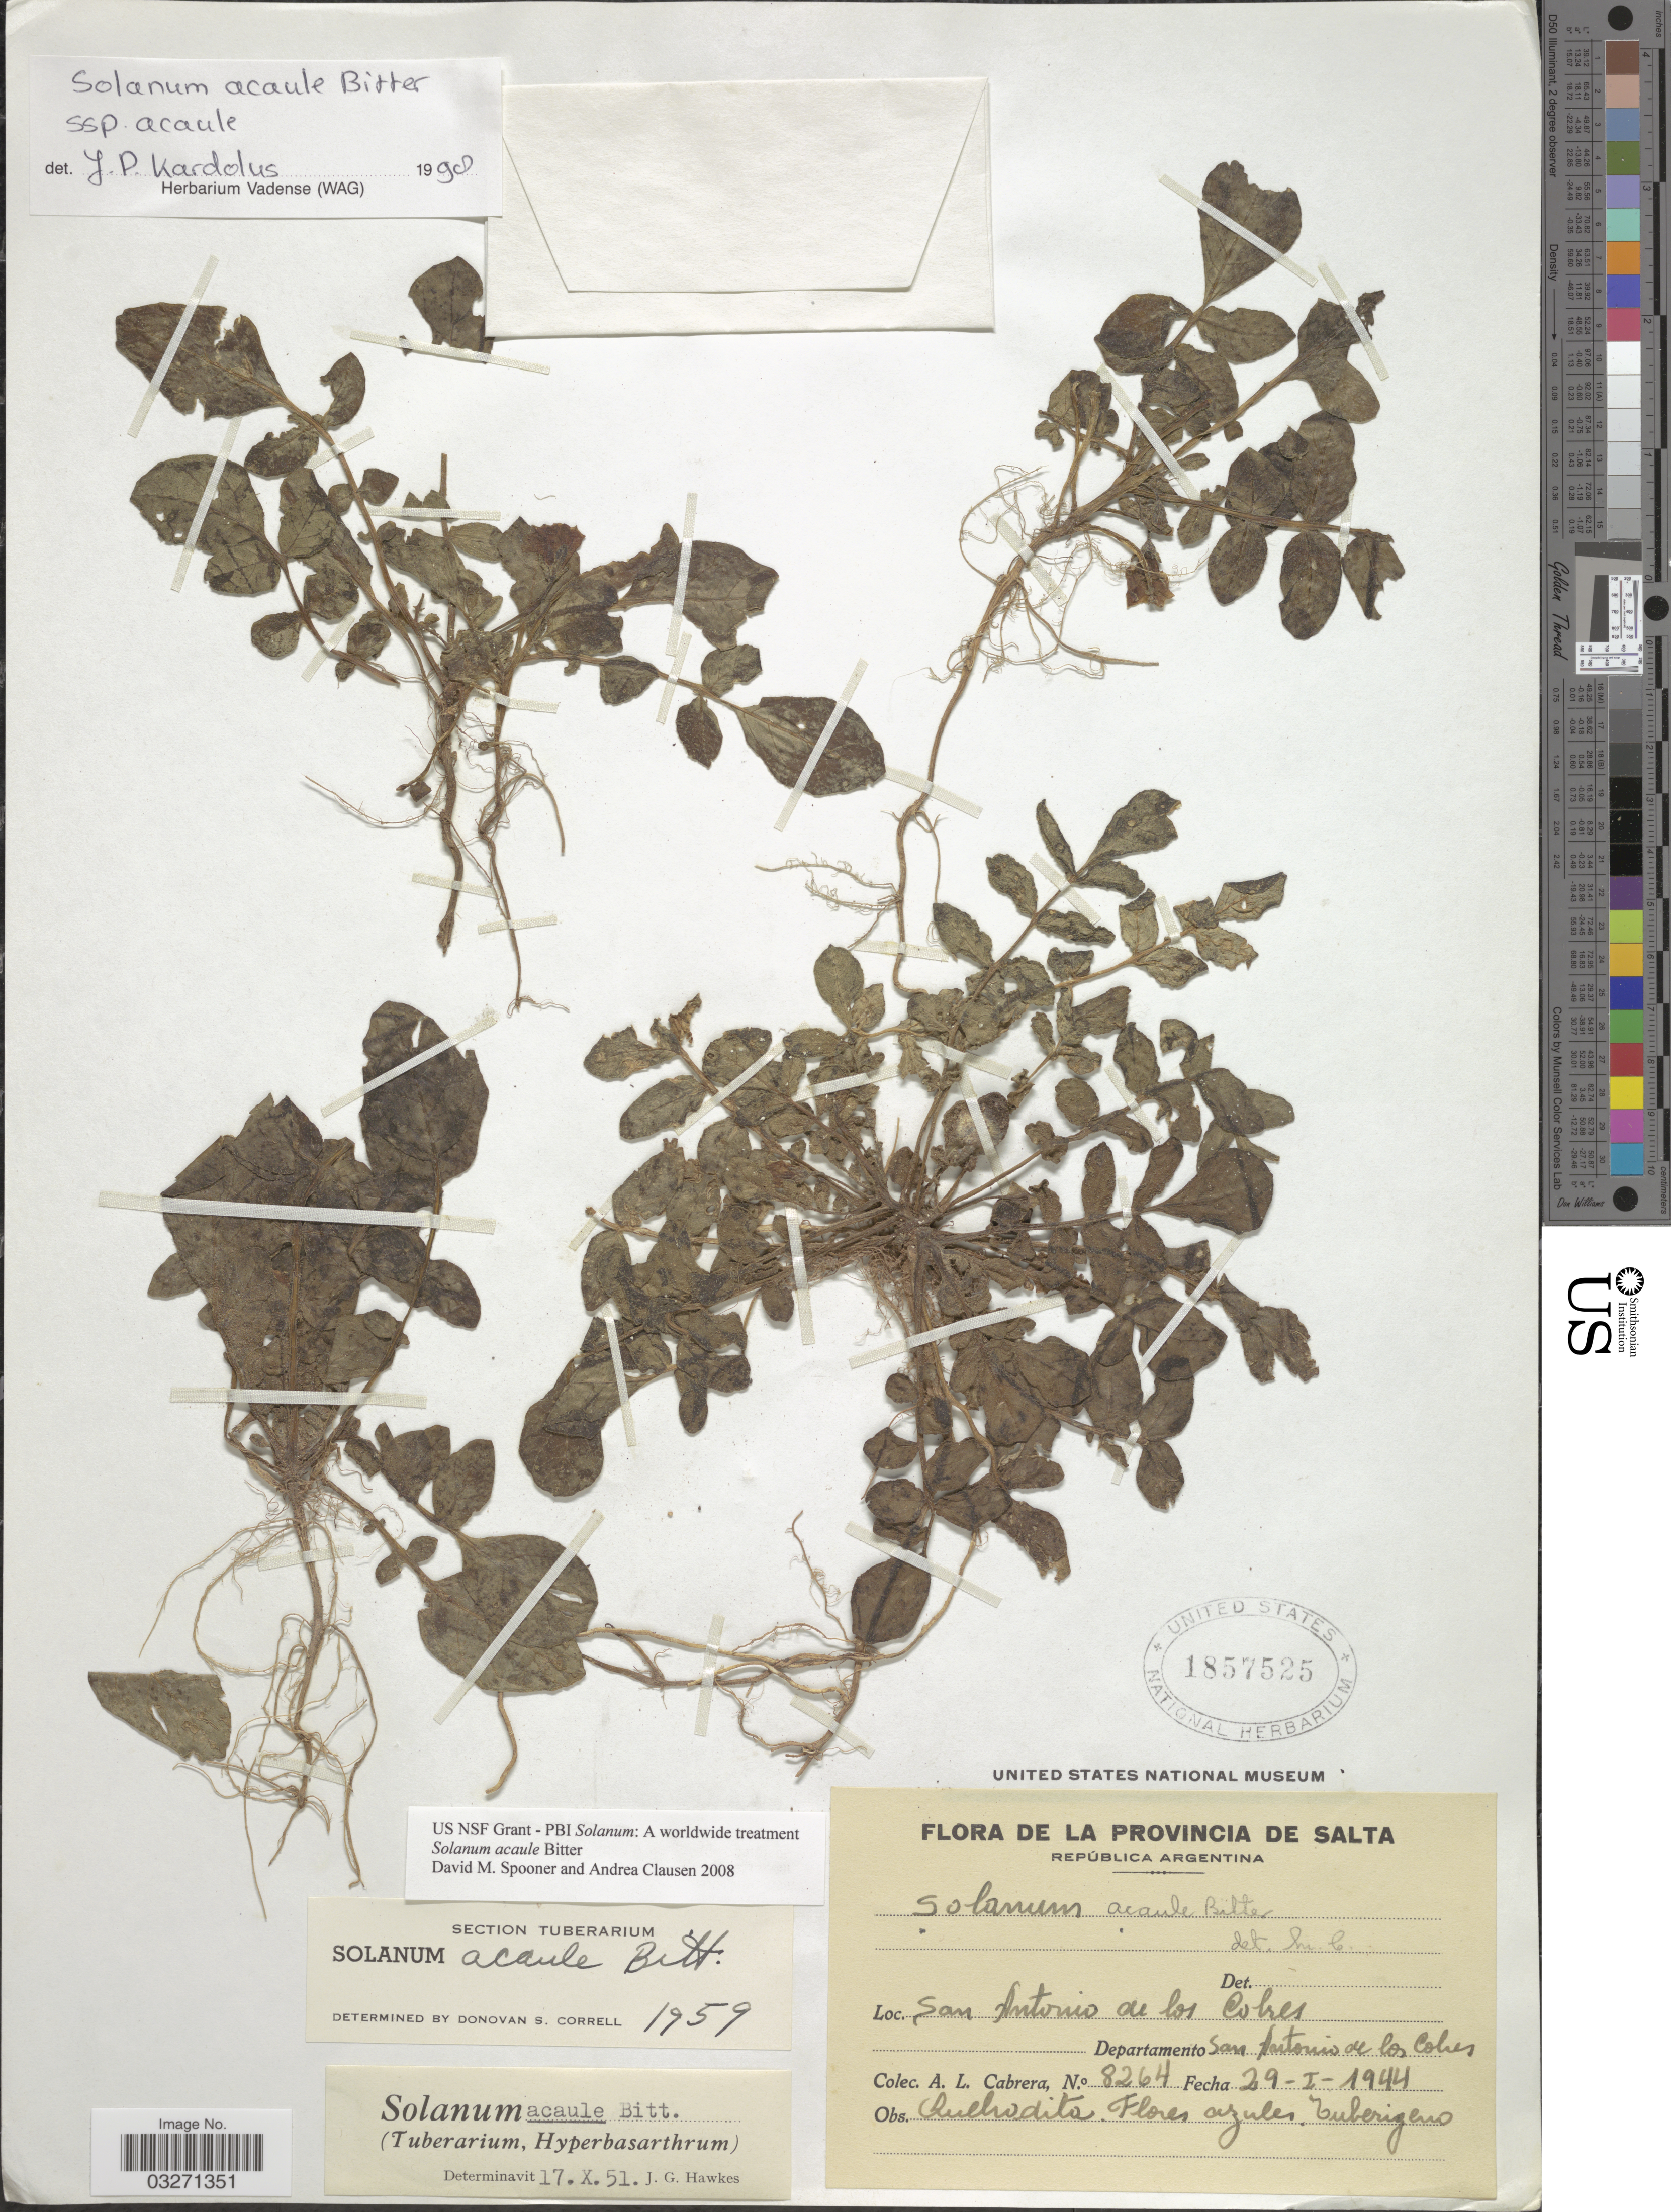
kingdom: Plantae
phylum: Tracheophyta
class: Magnoliopsida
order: Solanales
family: Solanaceae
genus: Solanum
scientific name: Solanum acaule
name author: Bitter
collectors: A. L. Cabrera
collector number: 8264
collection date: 1944-01-29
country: Argentina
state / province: Salta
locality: San Antonio de los Cobres. Departamento San Antonio de los Cobres.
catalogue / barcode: US 1857525